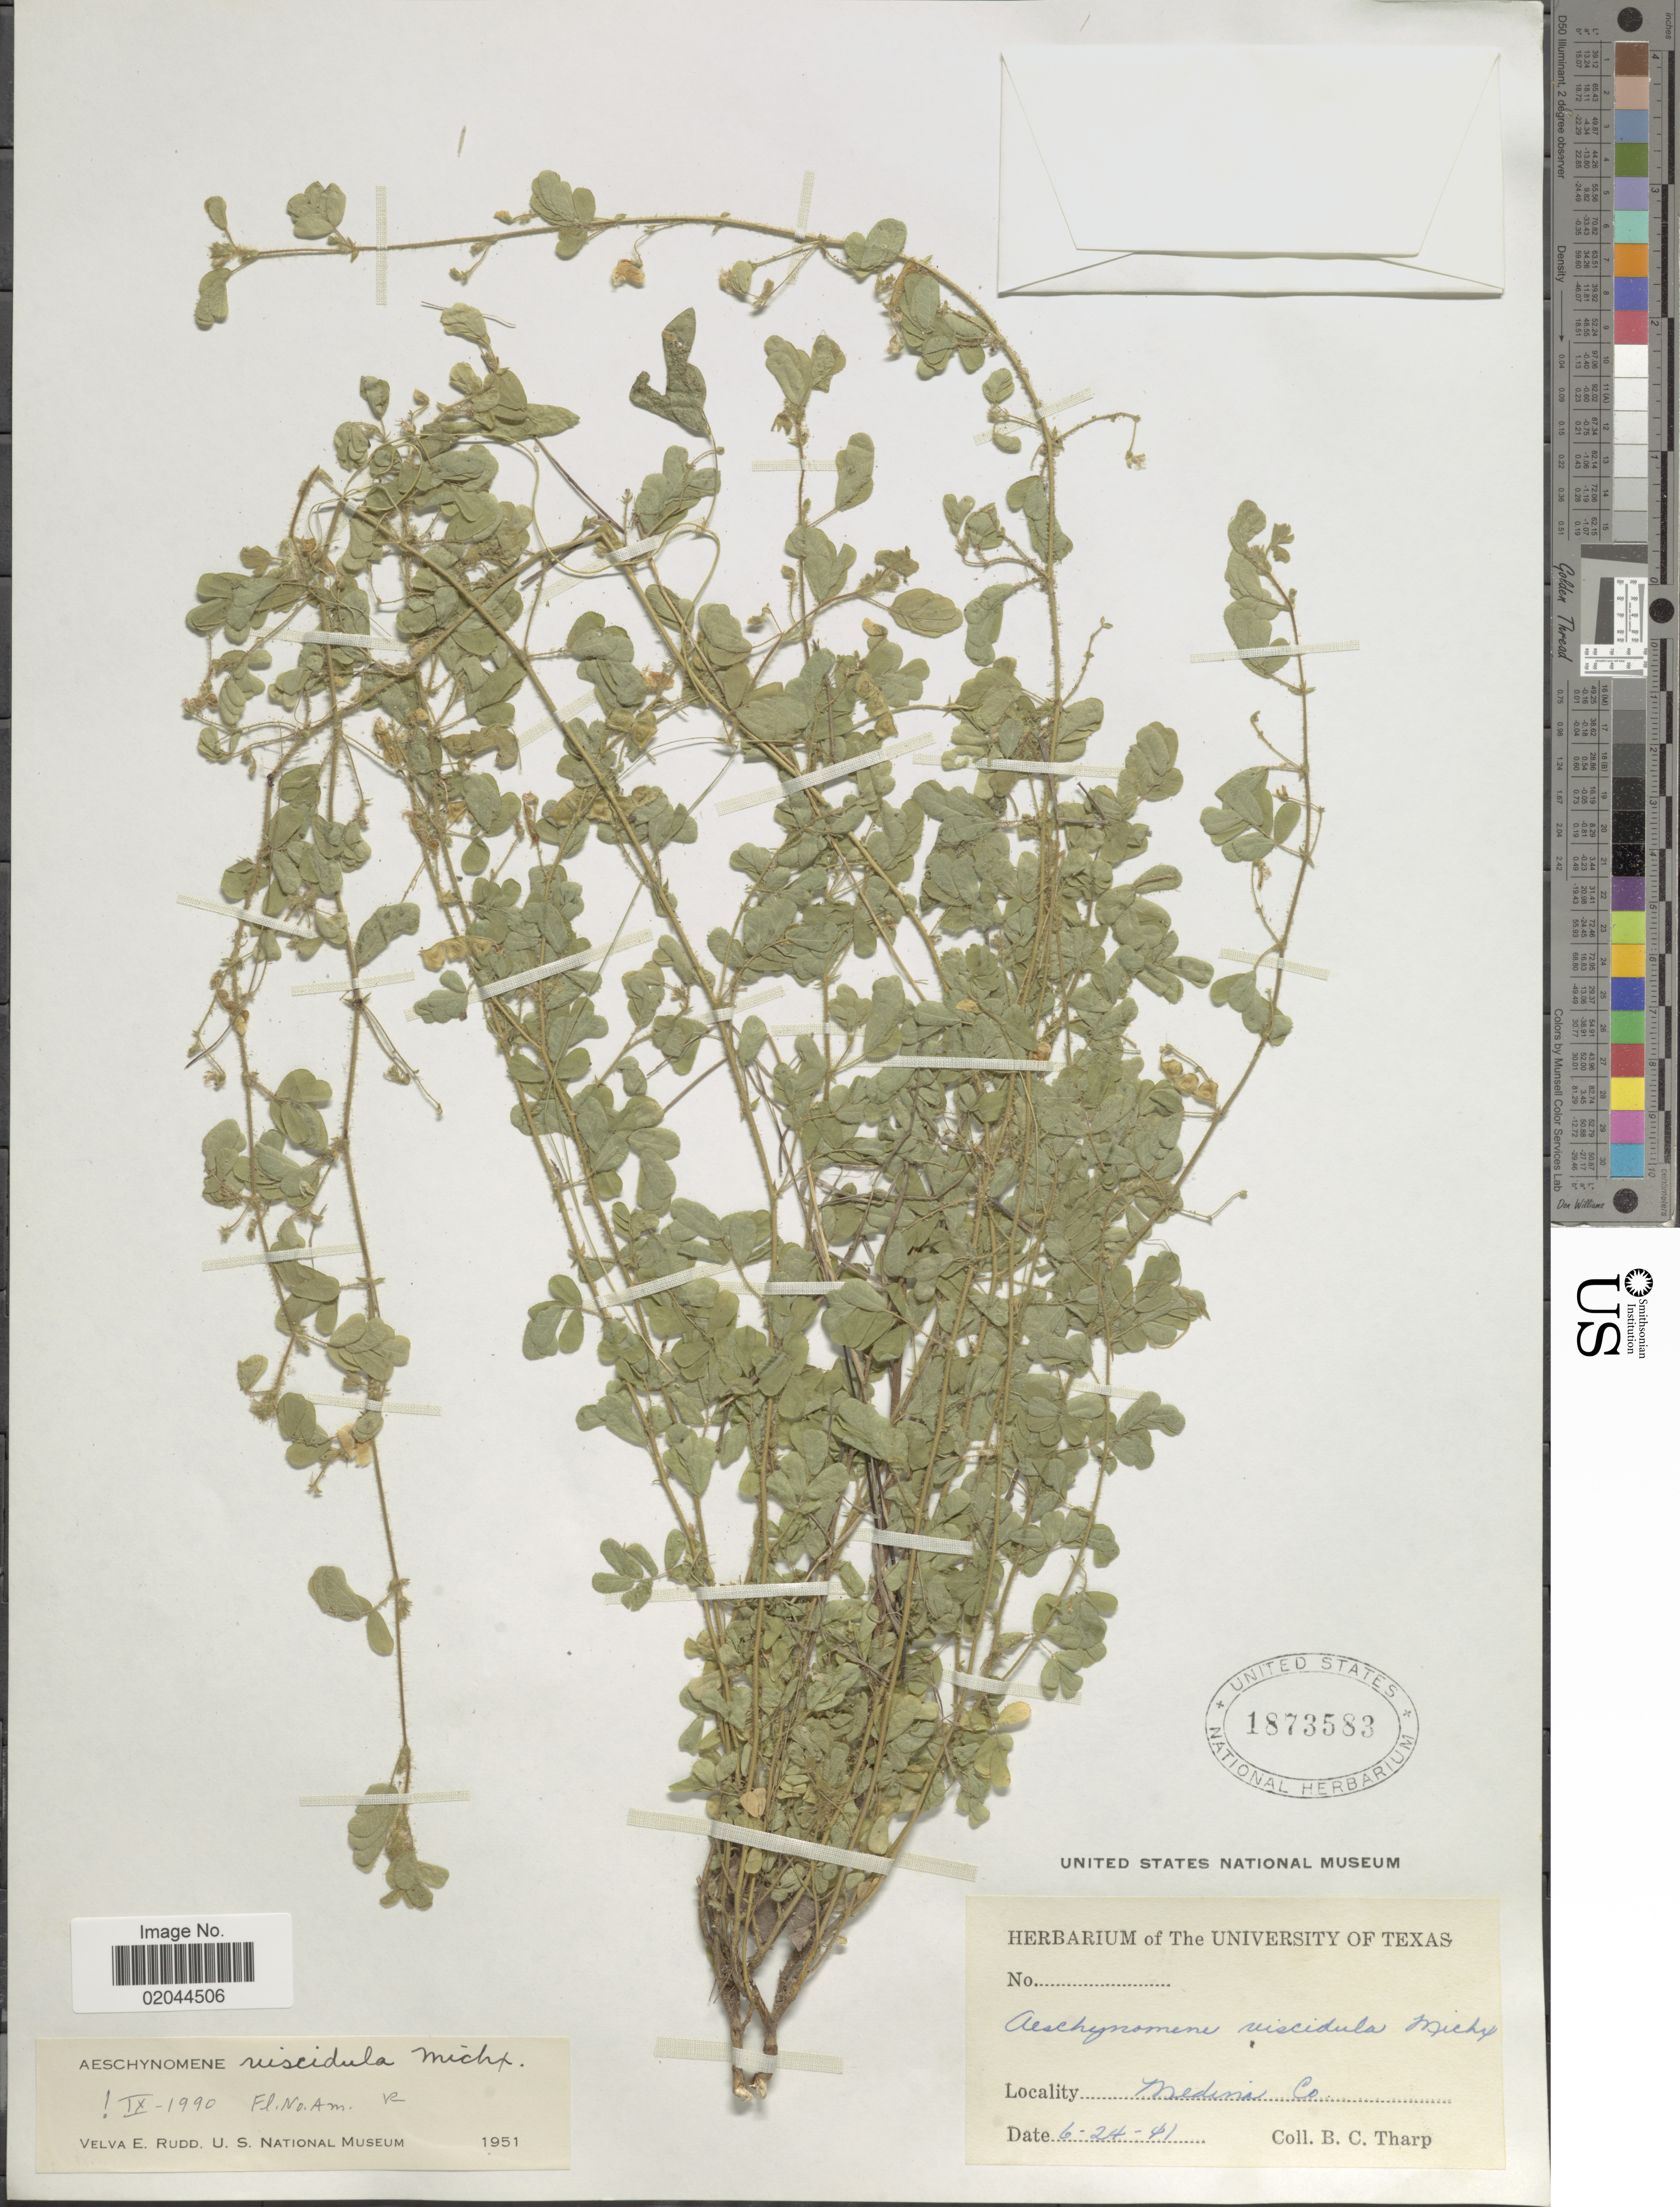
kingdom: Plantae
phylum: Tracheophyta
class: Magnoliopsida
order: Fabales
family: Fabaceae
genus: Aeschynomene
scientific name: Aeschynomene viscidula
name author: Michx.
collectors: B. C. Tharp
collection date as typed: Transcribed d/m/y: 24/6/41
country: United States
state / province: Texas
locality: Medina Co.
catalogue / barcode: US 1873583